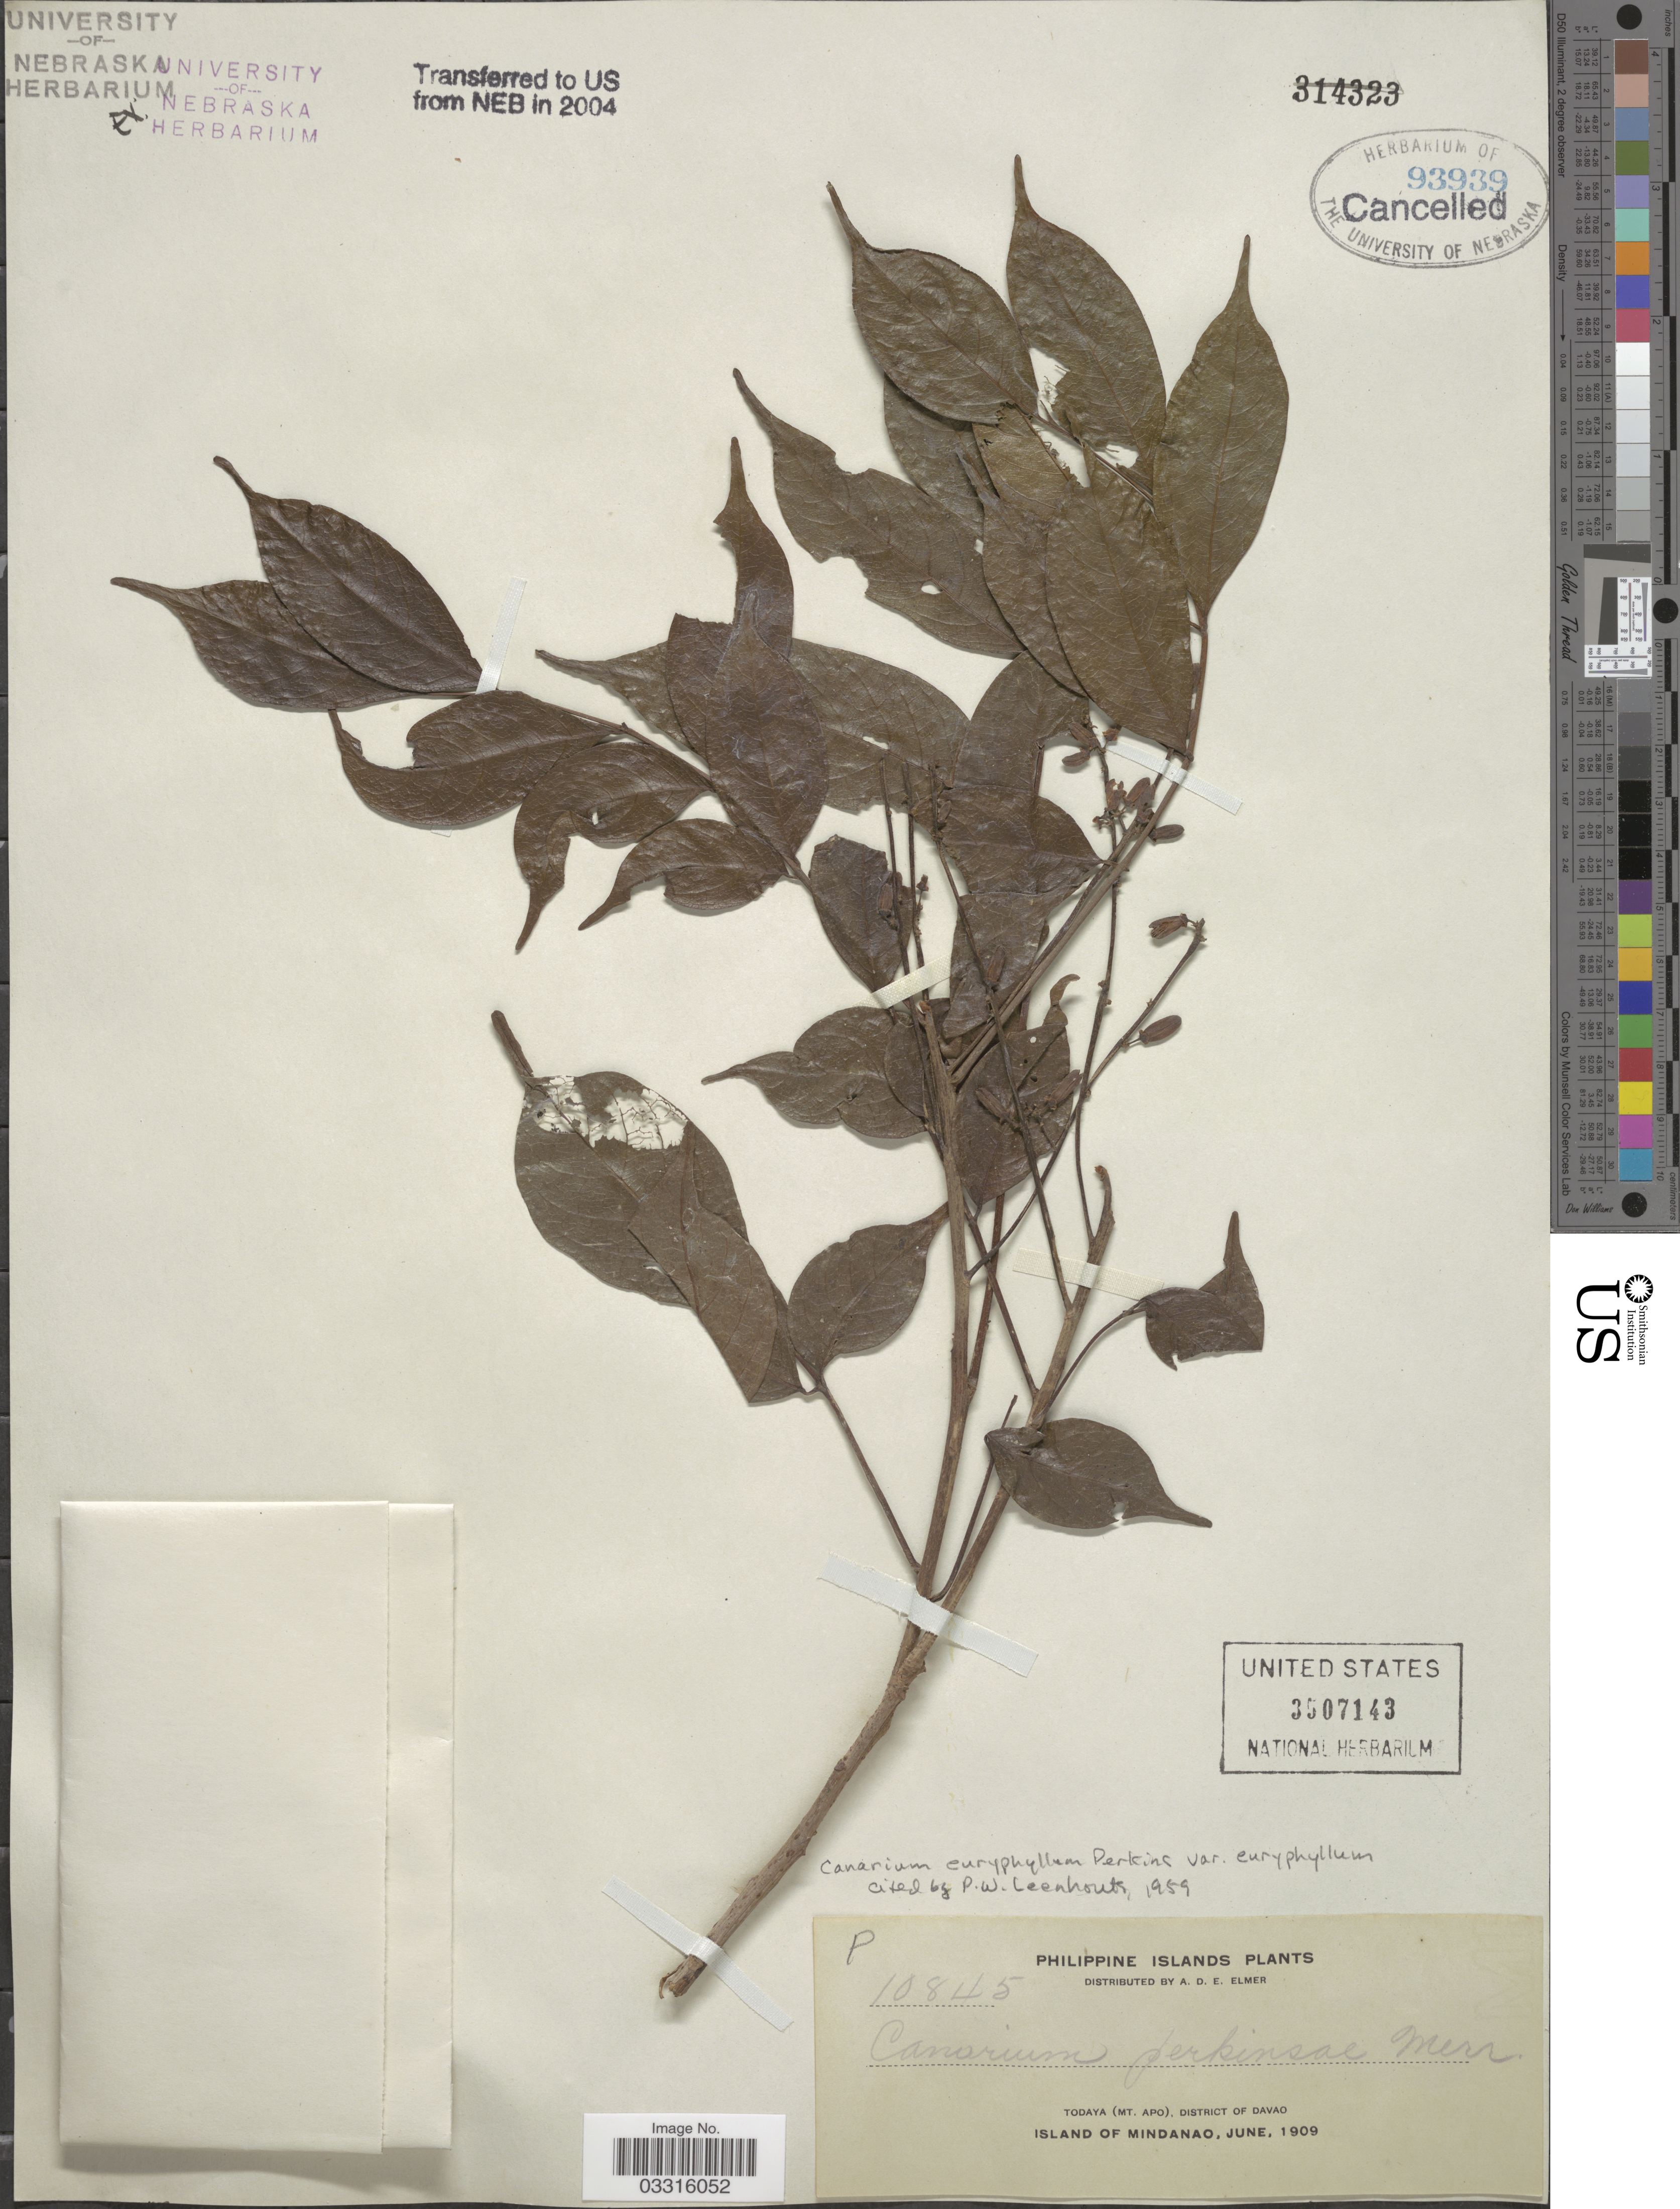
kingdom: Plantae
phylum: Tracheophyta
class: Magnoliopsida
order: Sapindales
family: Burseraceae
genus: Canarium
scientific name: Canarium euryphyllum var. euryphyllum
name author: G. Perkins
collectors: A. D. E. Elmer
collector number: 10845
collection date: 1909-06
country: Philippines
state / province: Davao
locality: Todaya (Mt. Apo), District of Davao. Island of Mindanao.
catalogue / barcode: US 3507143